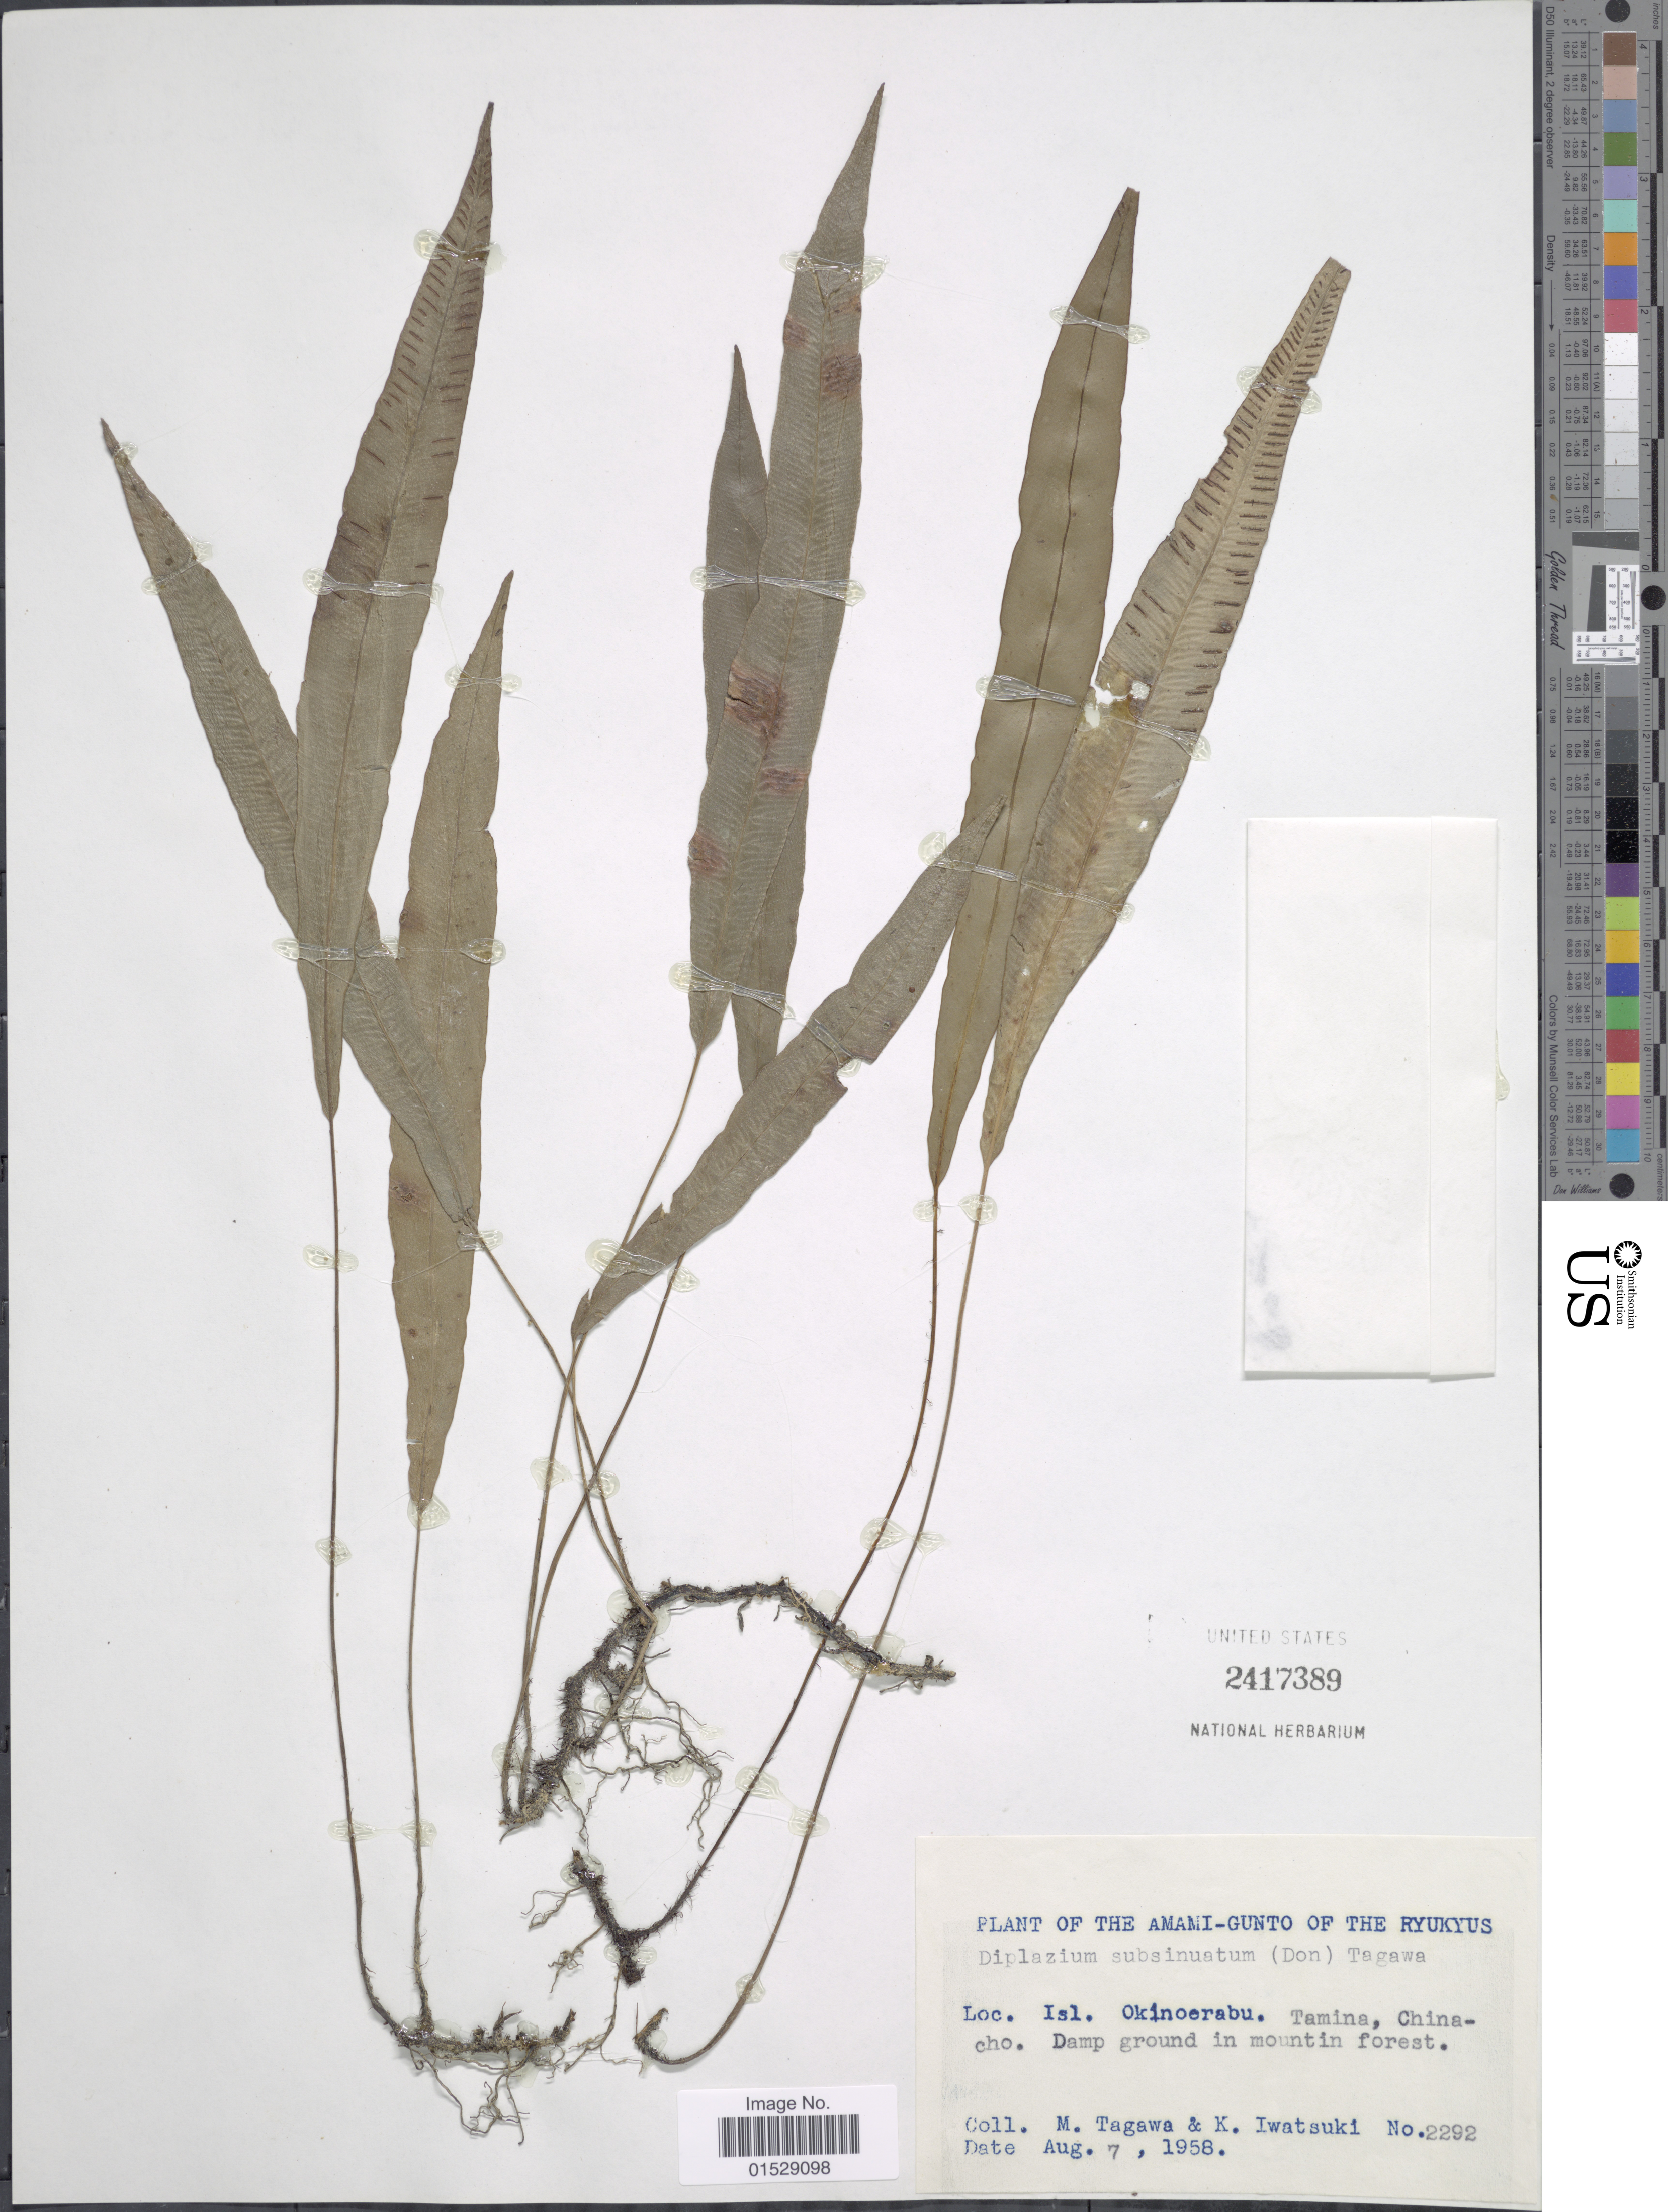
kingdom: Plantae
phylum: Tracheophyta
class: Polypodiopsida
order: Polypodiales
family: Athyriaceae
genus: Deparia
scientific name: Deparia lancea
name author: (Thunb.) Fraser-Jenk.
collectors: M. Tagawa & K. Iwatsuki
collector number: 22925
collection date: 1958-08-07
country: Japan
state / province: Okinawa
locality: Amami-Gunto of the Ryukyus, Isl. Okinoerabu, Tamina, Chinacho, damp ground in mountain forest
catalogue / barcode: US 2417389